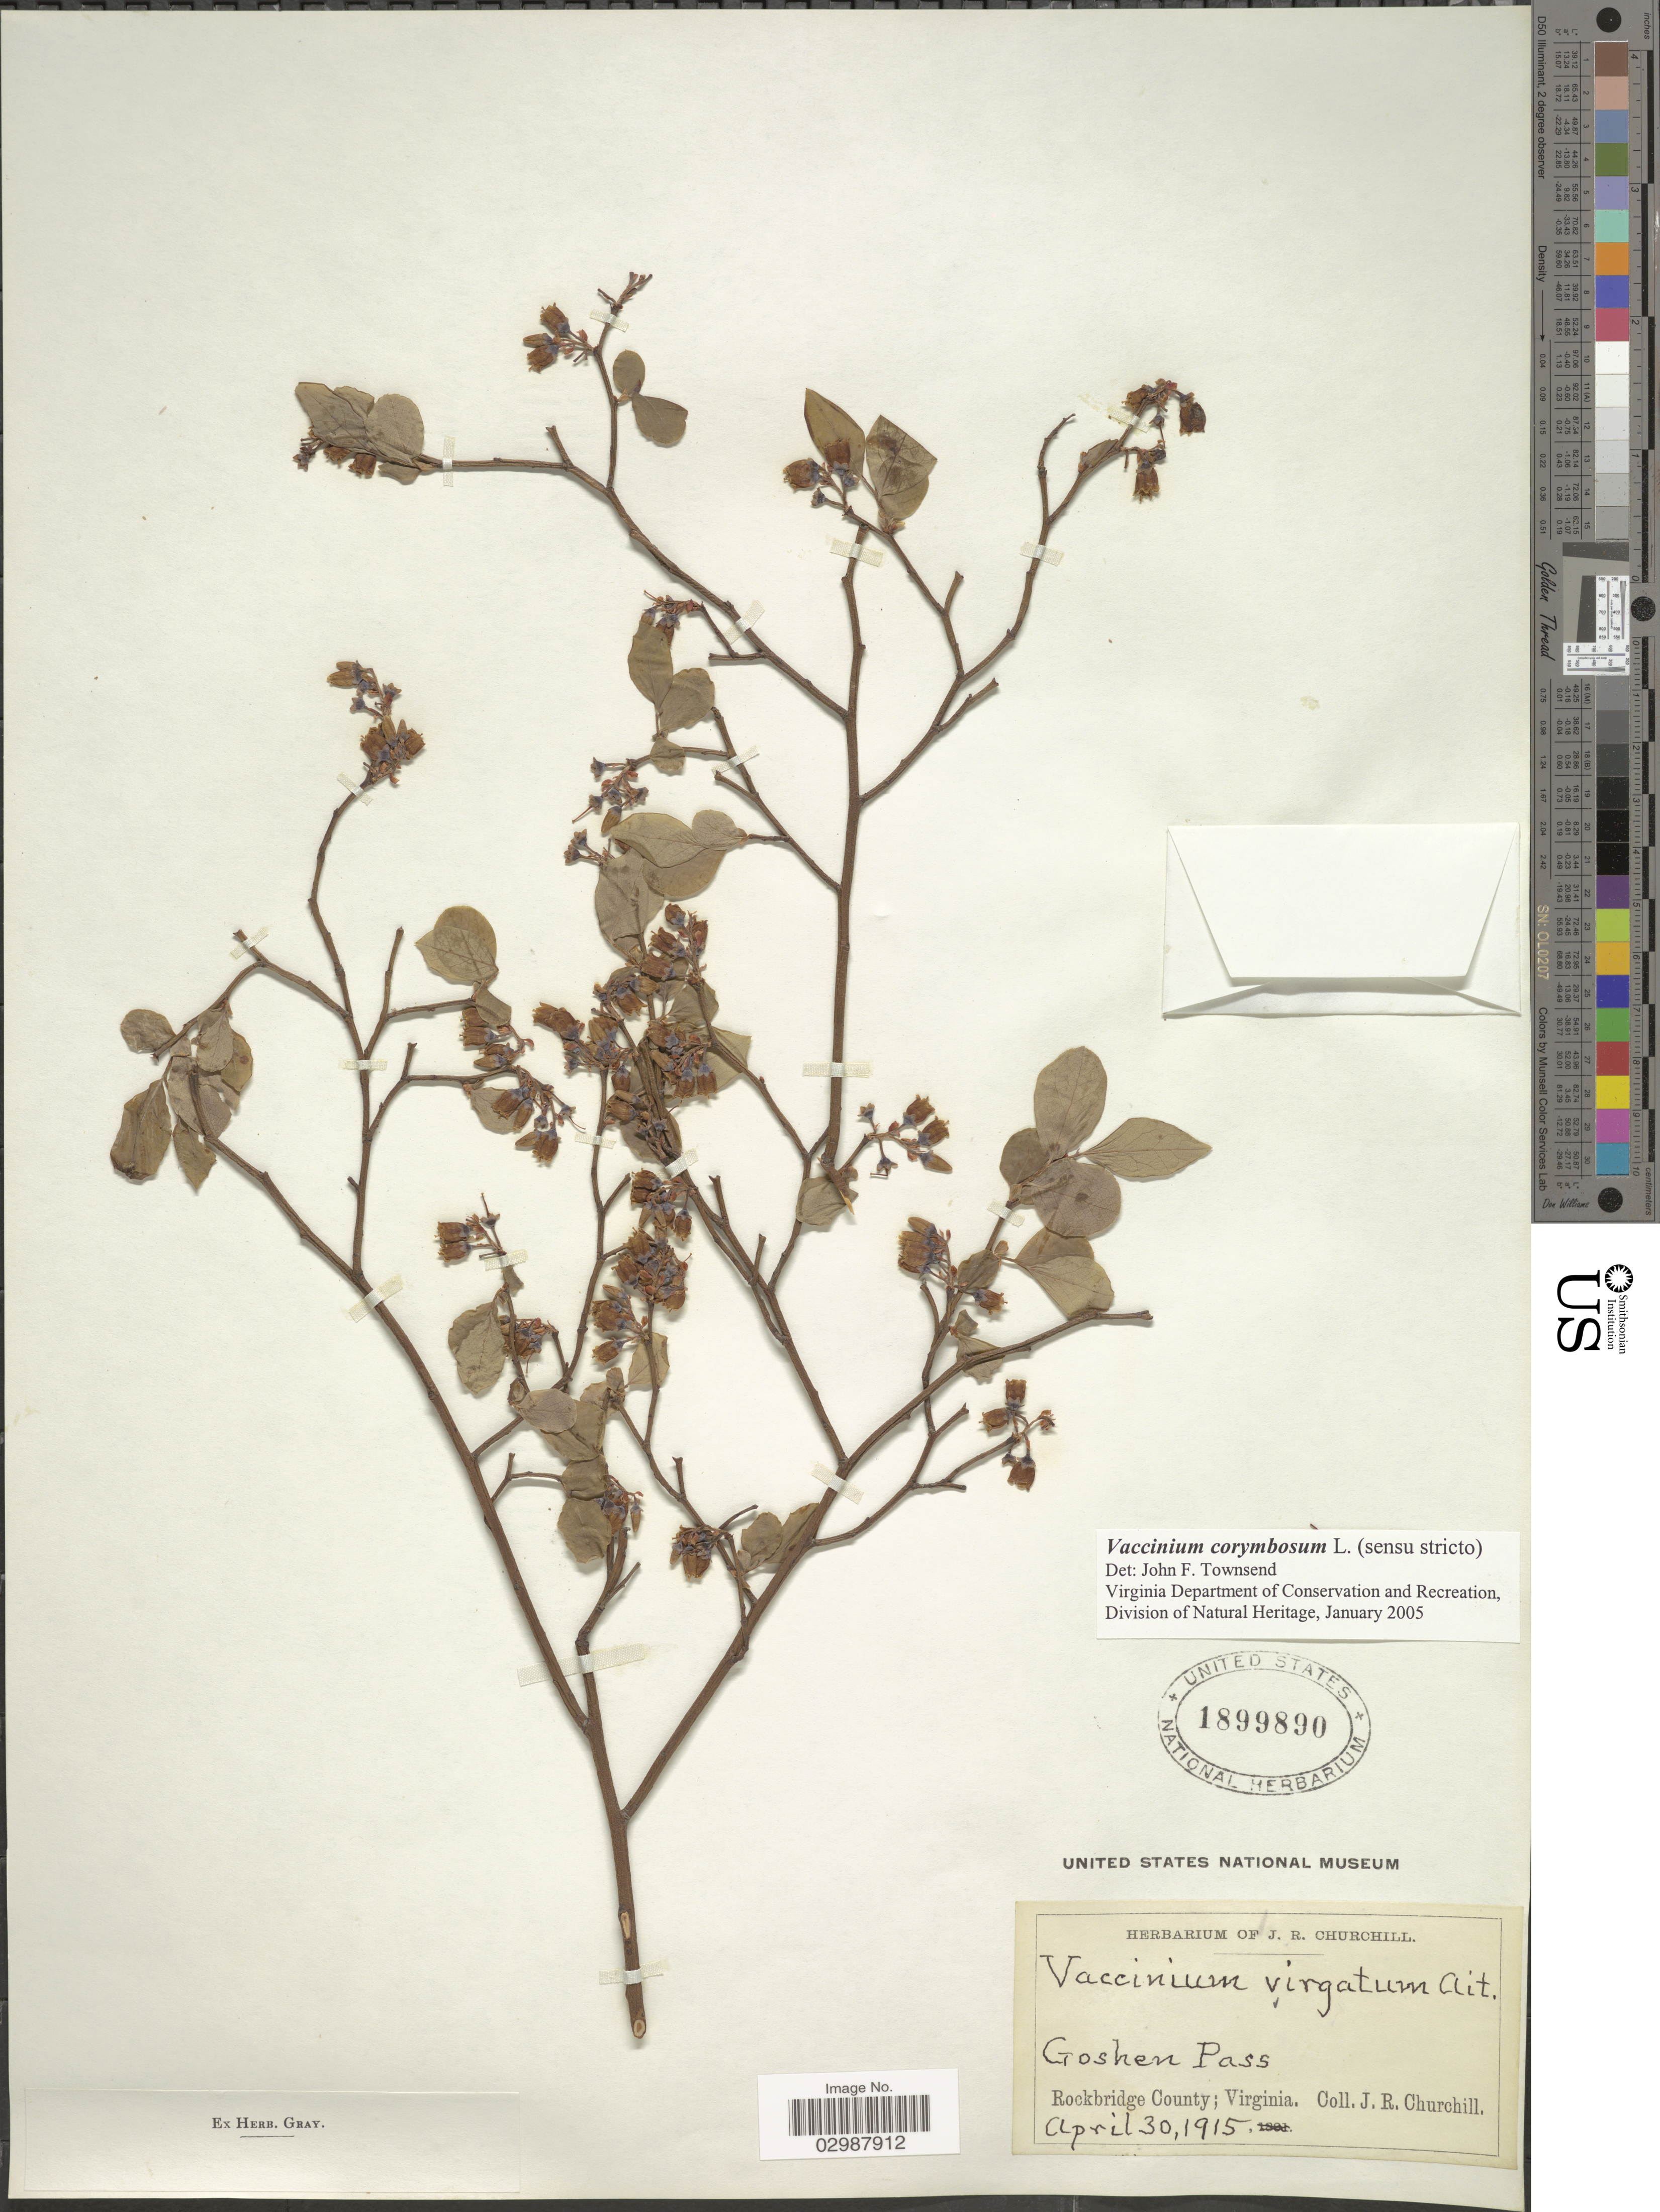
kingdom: Plantae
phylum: Tracheophyta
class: Magnoliopsida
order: Ericales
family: Ericaceae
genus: Vaccinium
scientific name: Vaccinium corymbosum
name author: L.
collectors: J. Churchill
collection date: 1915-04-30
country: United States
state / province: Virginia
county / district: Rockbridge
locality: Goshen Pass. Rockbridge County.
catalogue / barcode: US 1899890